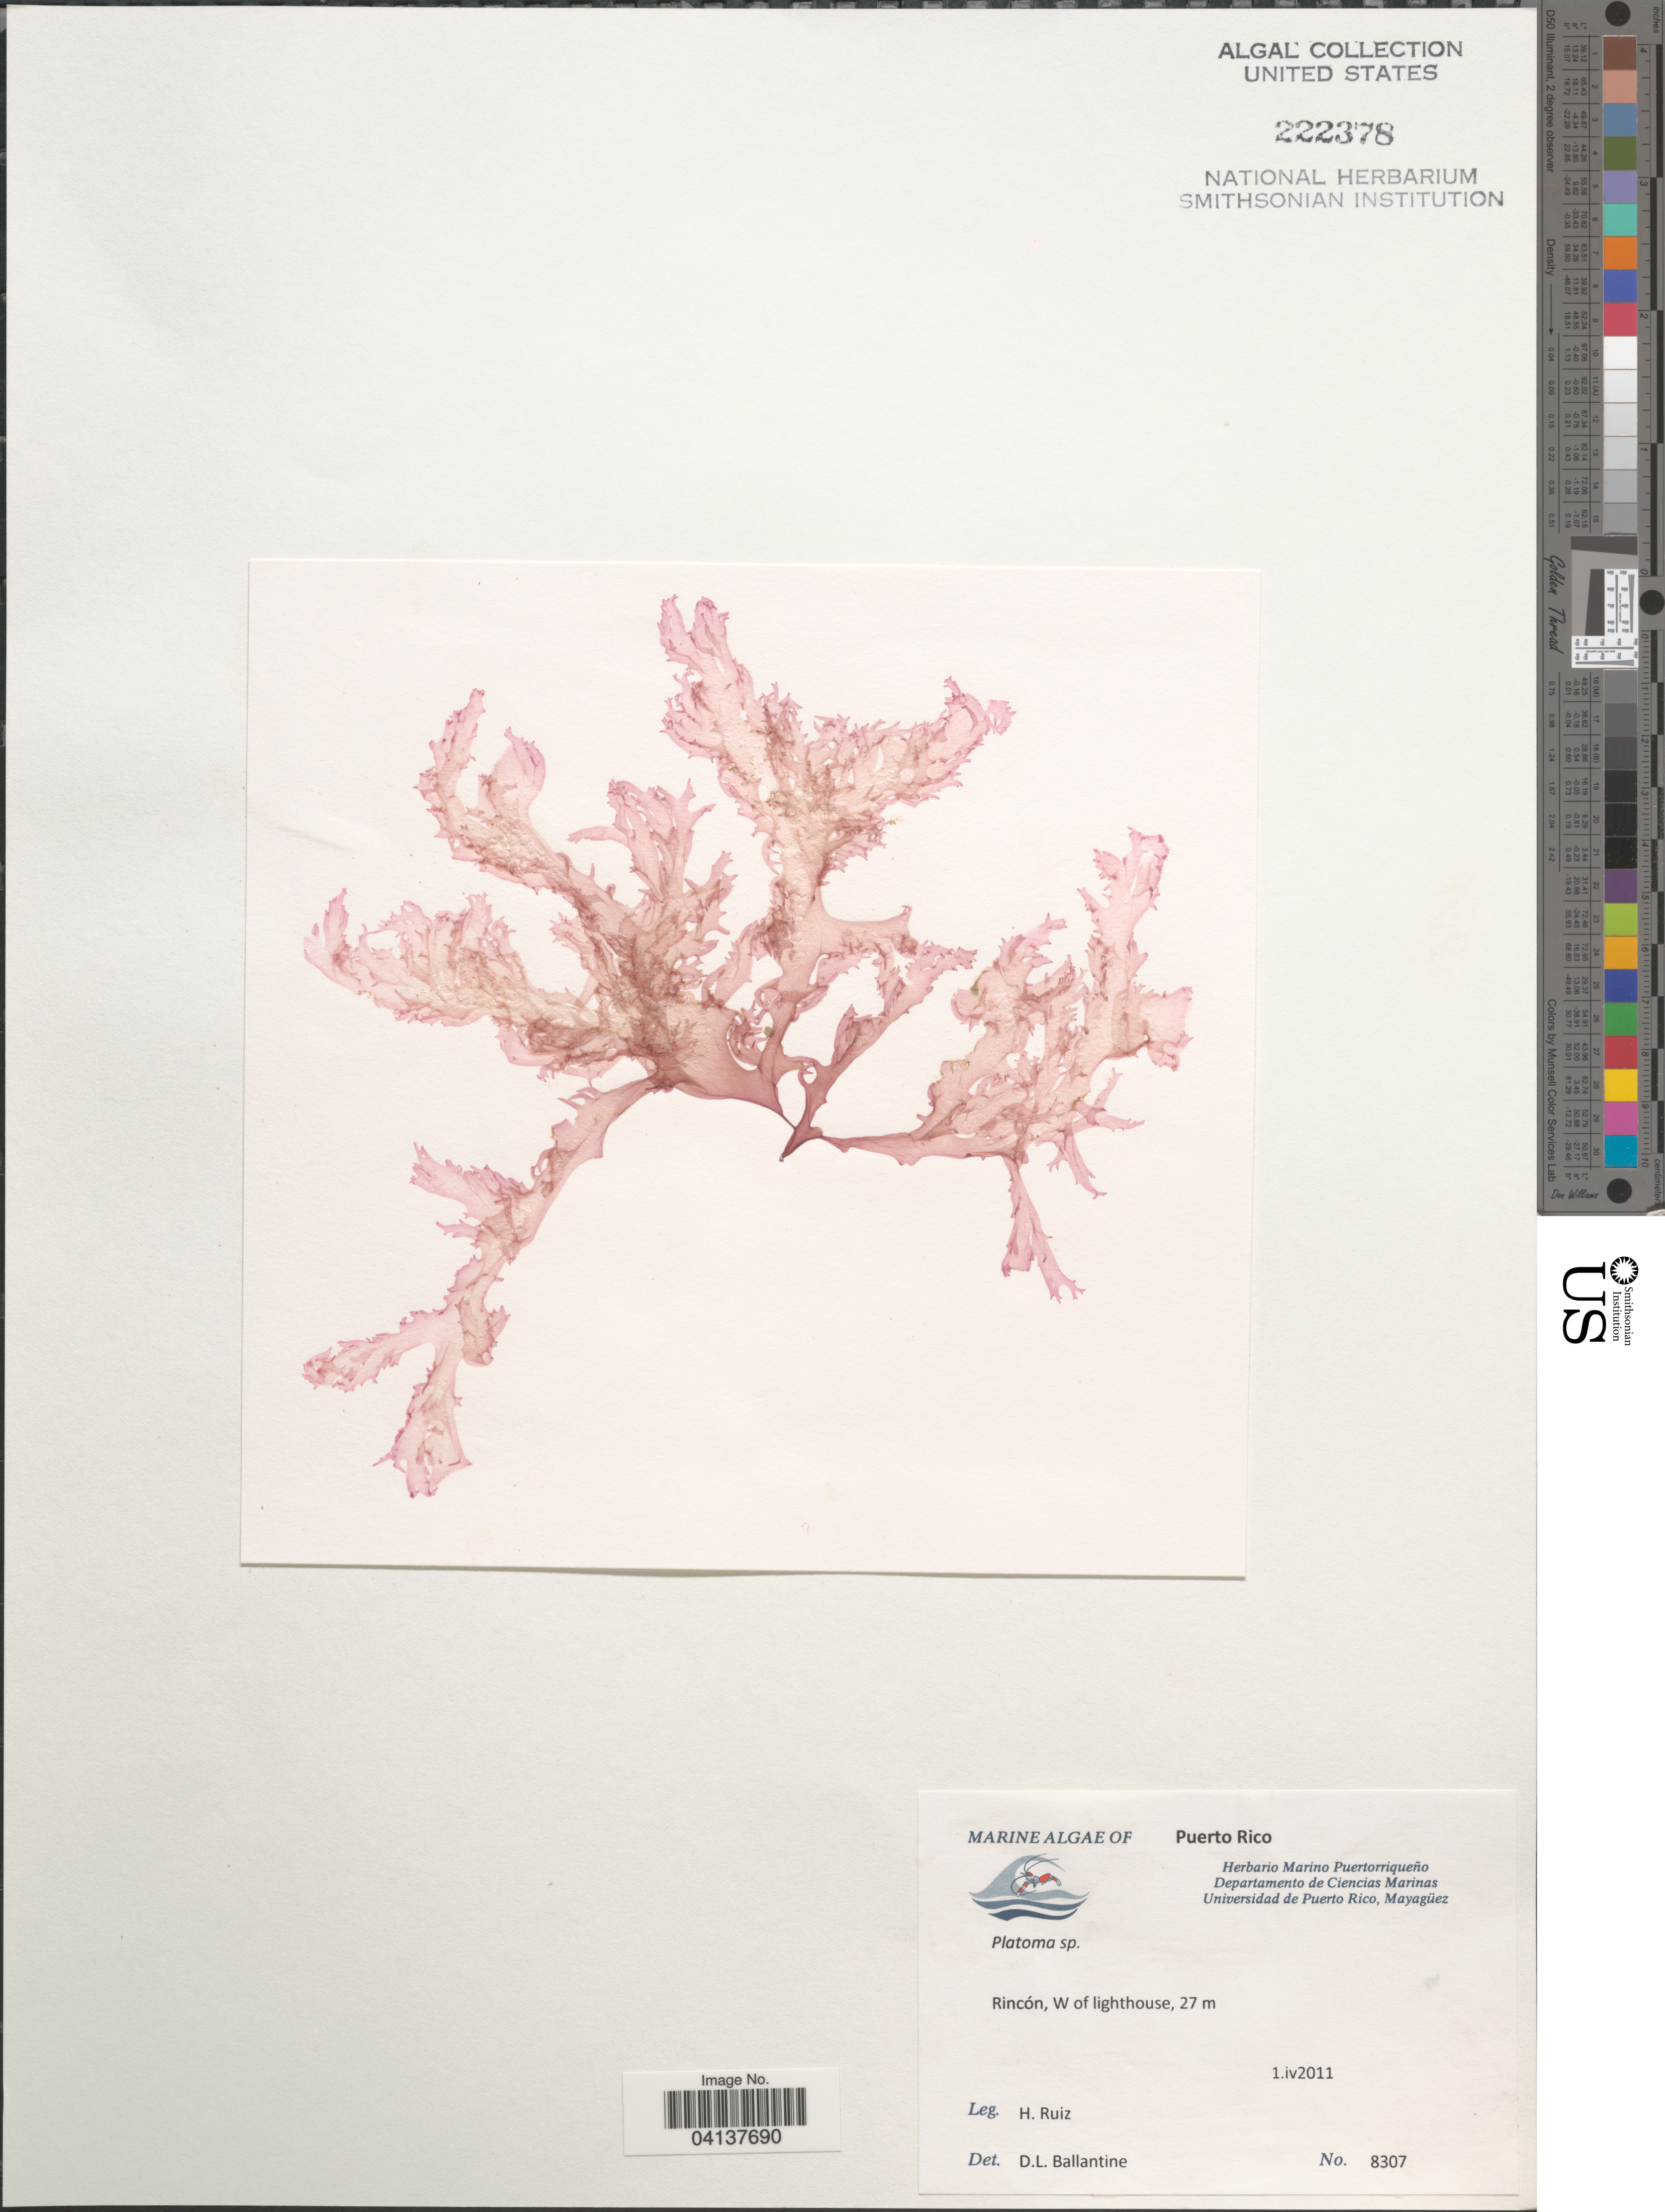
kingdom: Plantae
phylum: Rhodophyta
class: Florideophyceae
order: Nemastomatales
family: Nemastomataceae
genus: Platoma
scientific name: Platoma gelatinosum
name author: (Howe) Schneider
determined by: Ballantine, D. L.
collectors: H. Ruiz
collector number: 8307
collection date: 2011-04-01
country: Puerto Rico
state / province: Rincón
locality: W of lighthouse.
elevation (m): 27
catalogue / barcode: US 222378